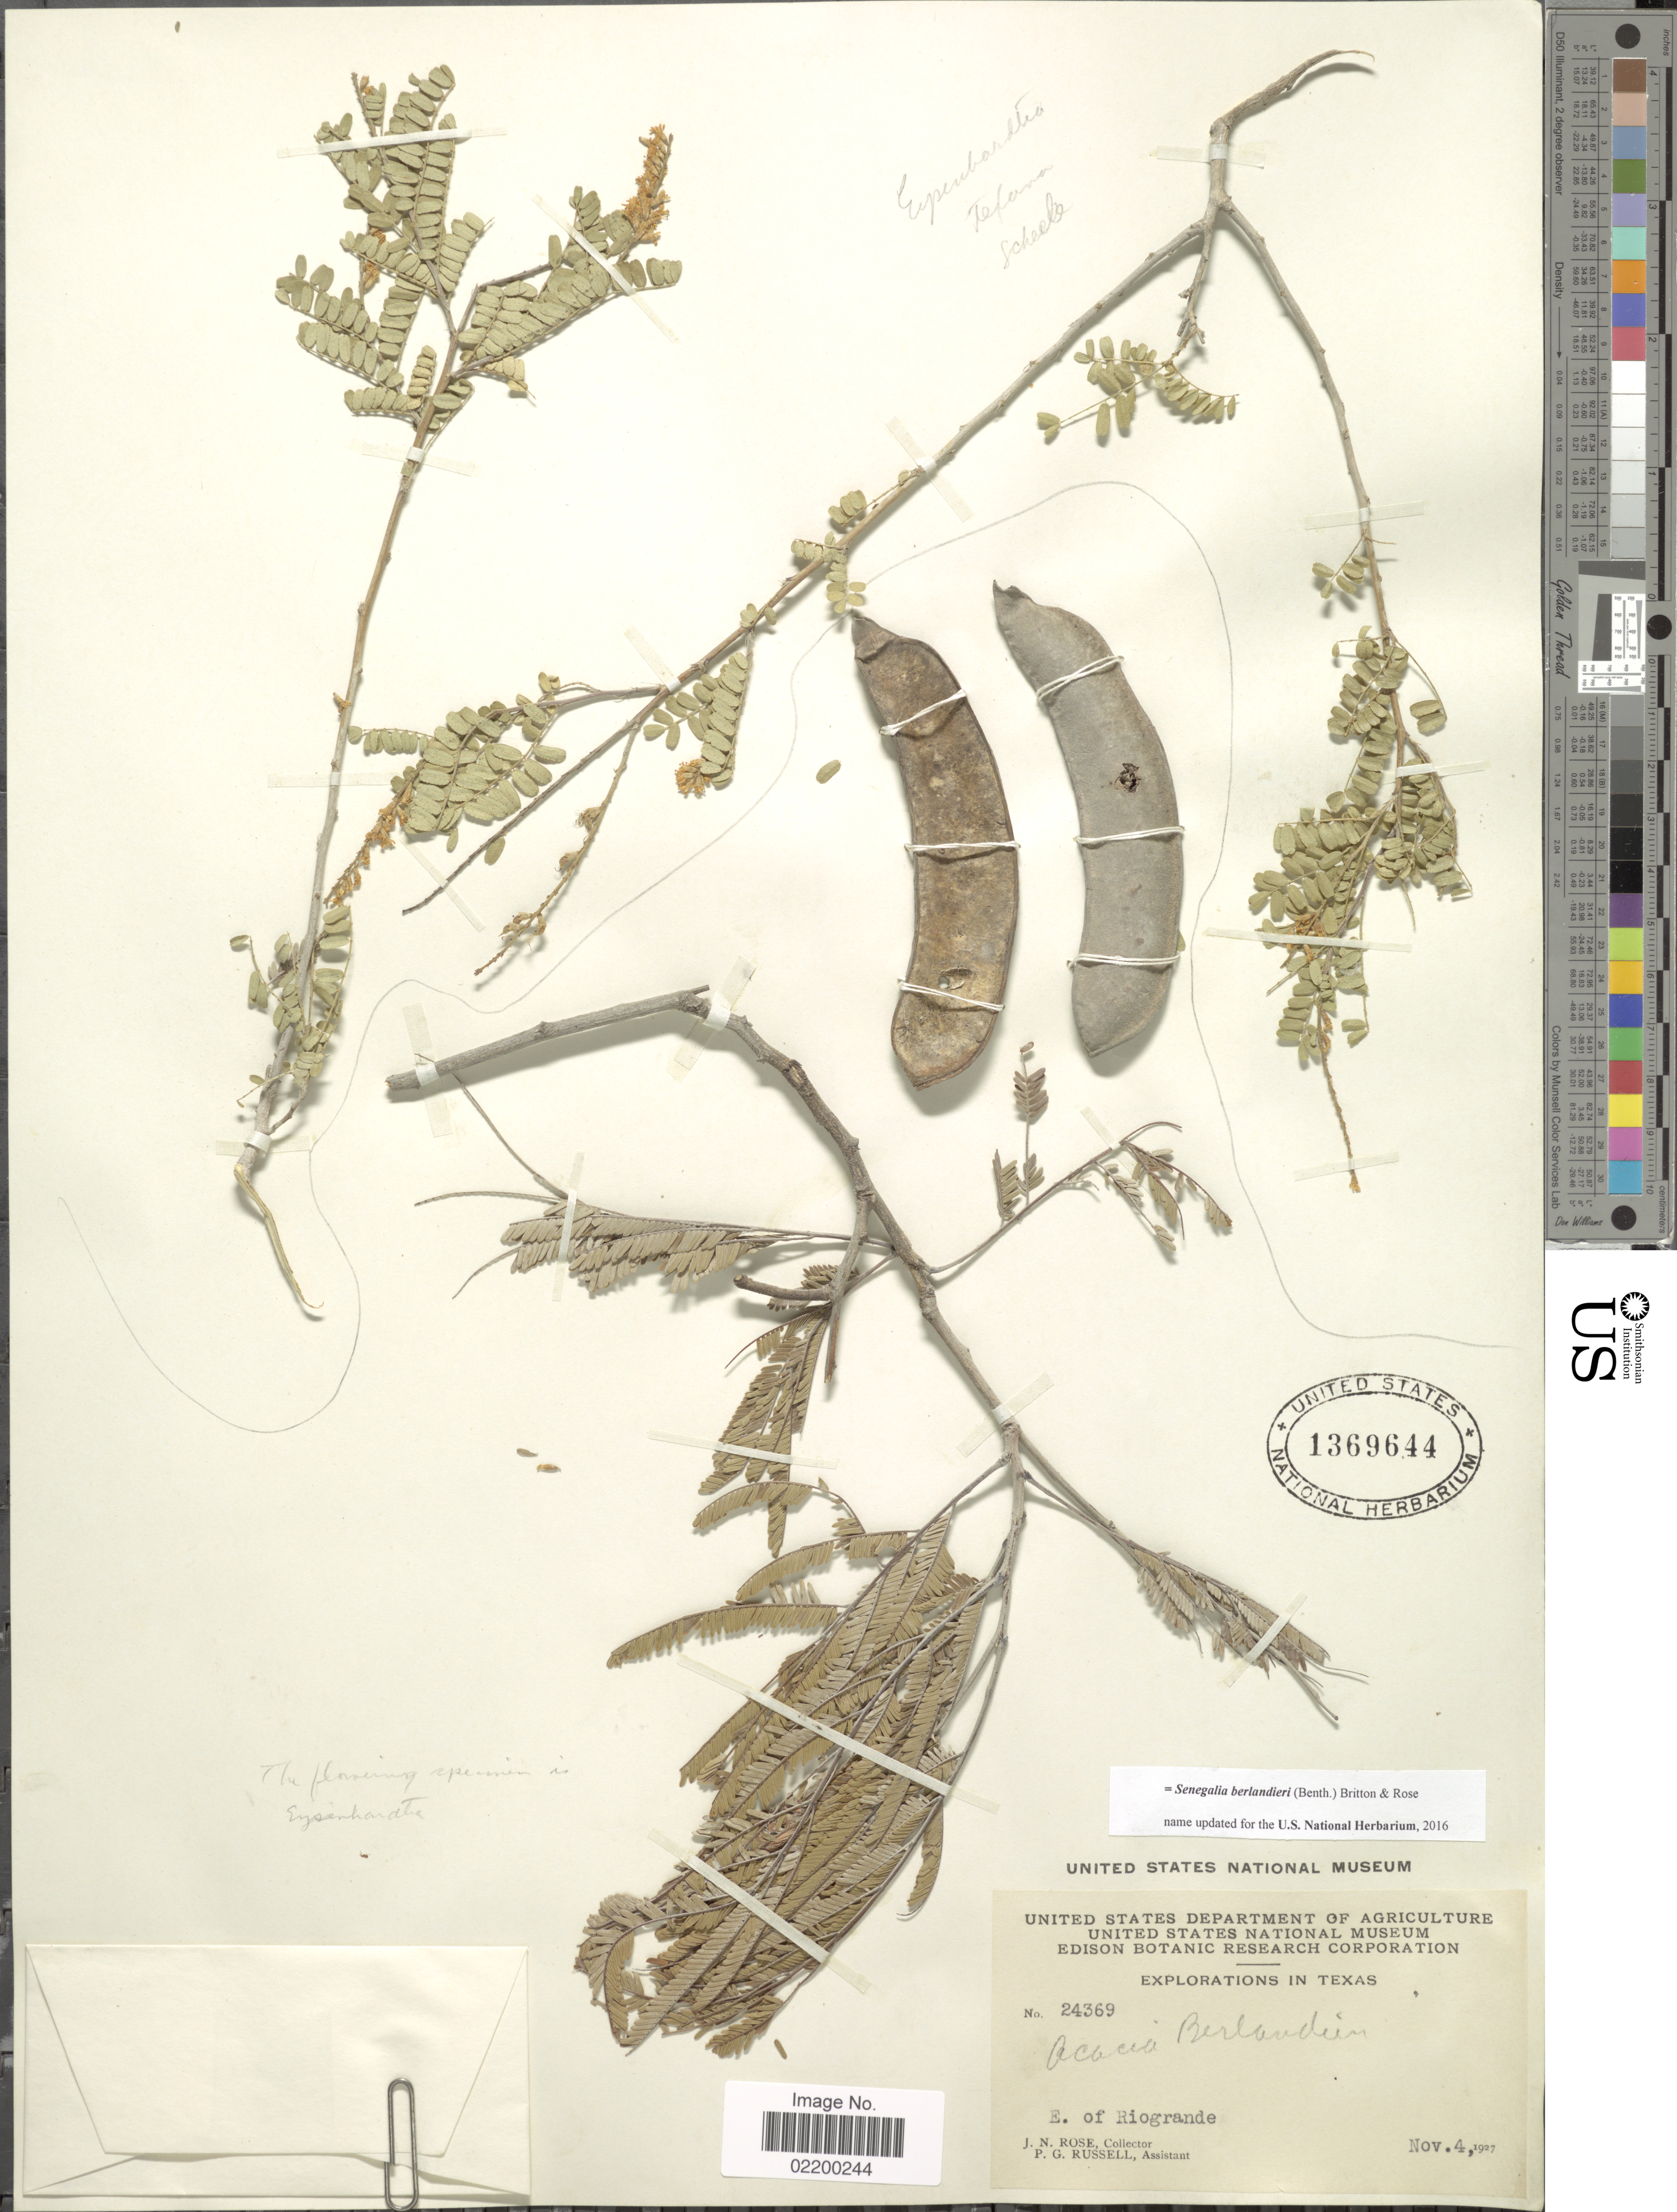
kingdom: Plantae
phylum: Tracheophyta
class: Magnoliopsida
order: Fabales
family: Fabaceae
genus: Senegalia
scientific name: Senegalia berlandieri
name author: (Benth.) Britton & Rose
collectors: J. N. Rose & P. G. Russell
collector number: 24369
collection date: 1924-11-04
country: United States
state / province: Texas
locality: E. of Riogrande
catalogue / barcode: US 1369644